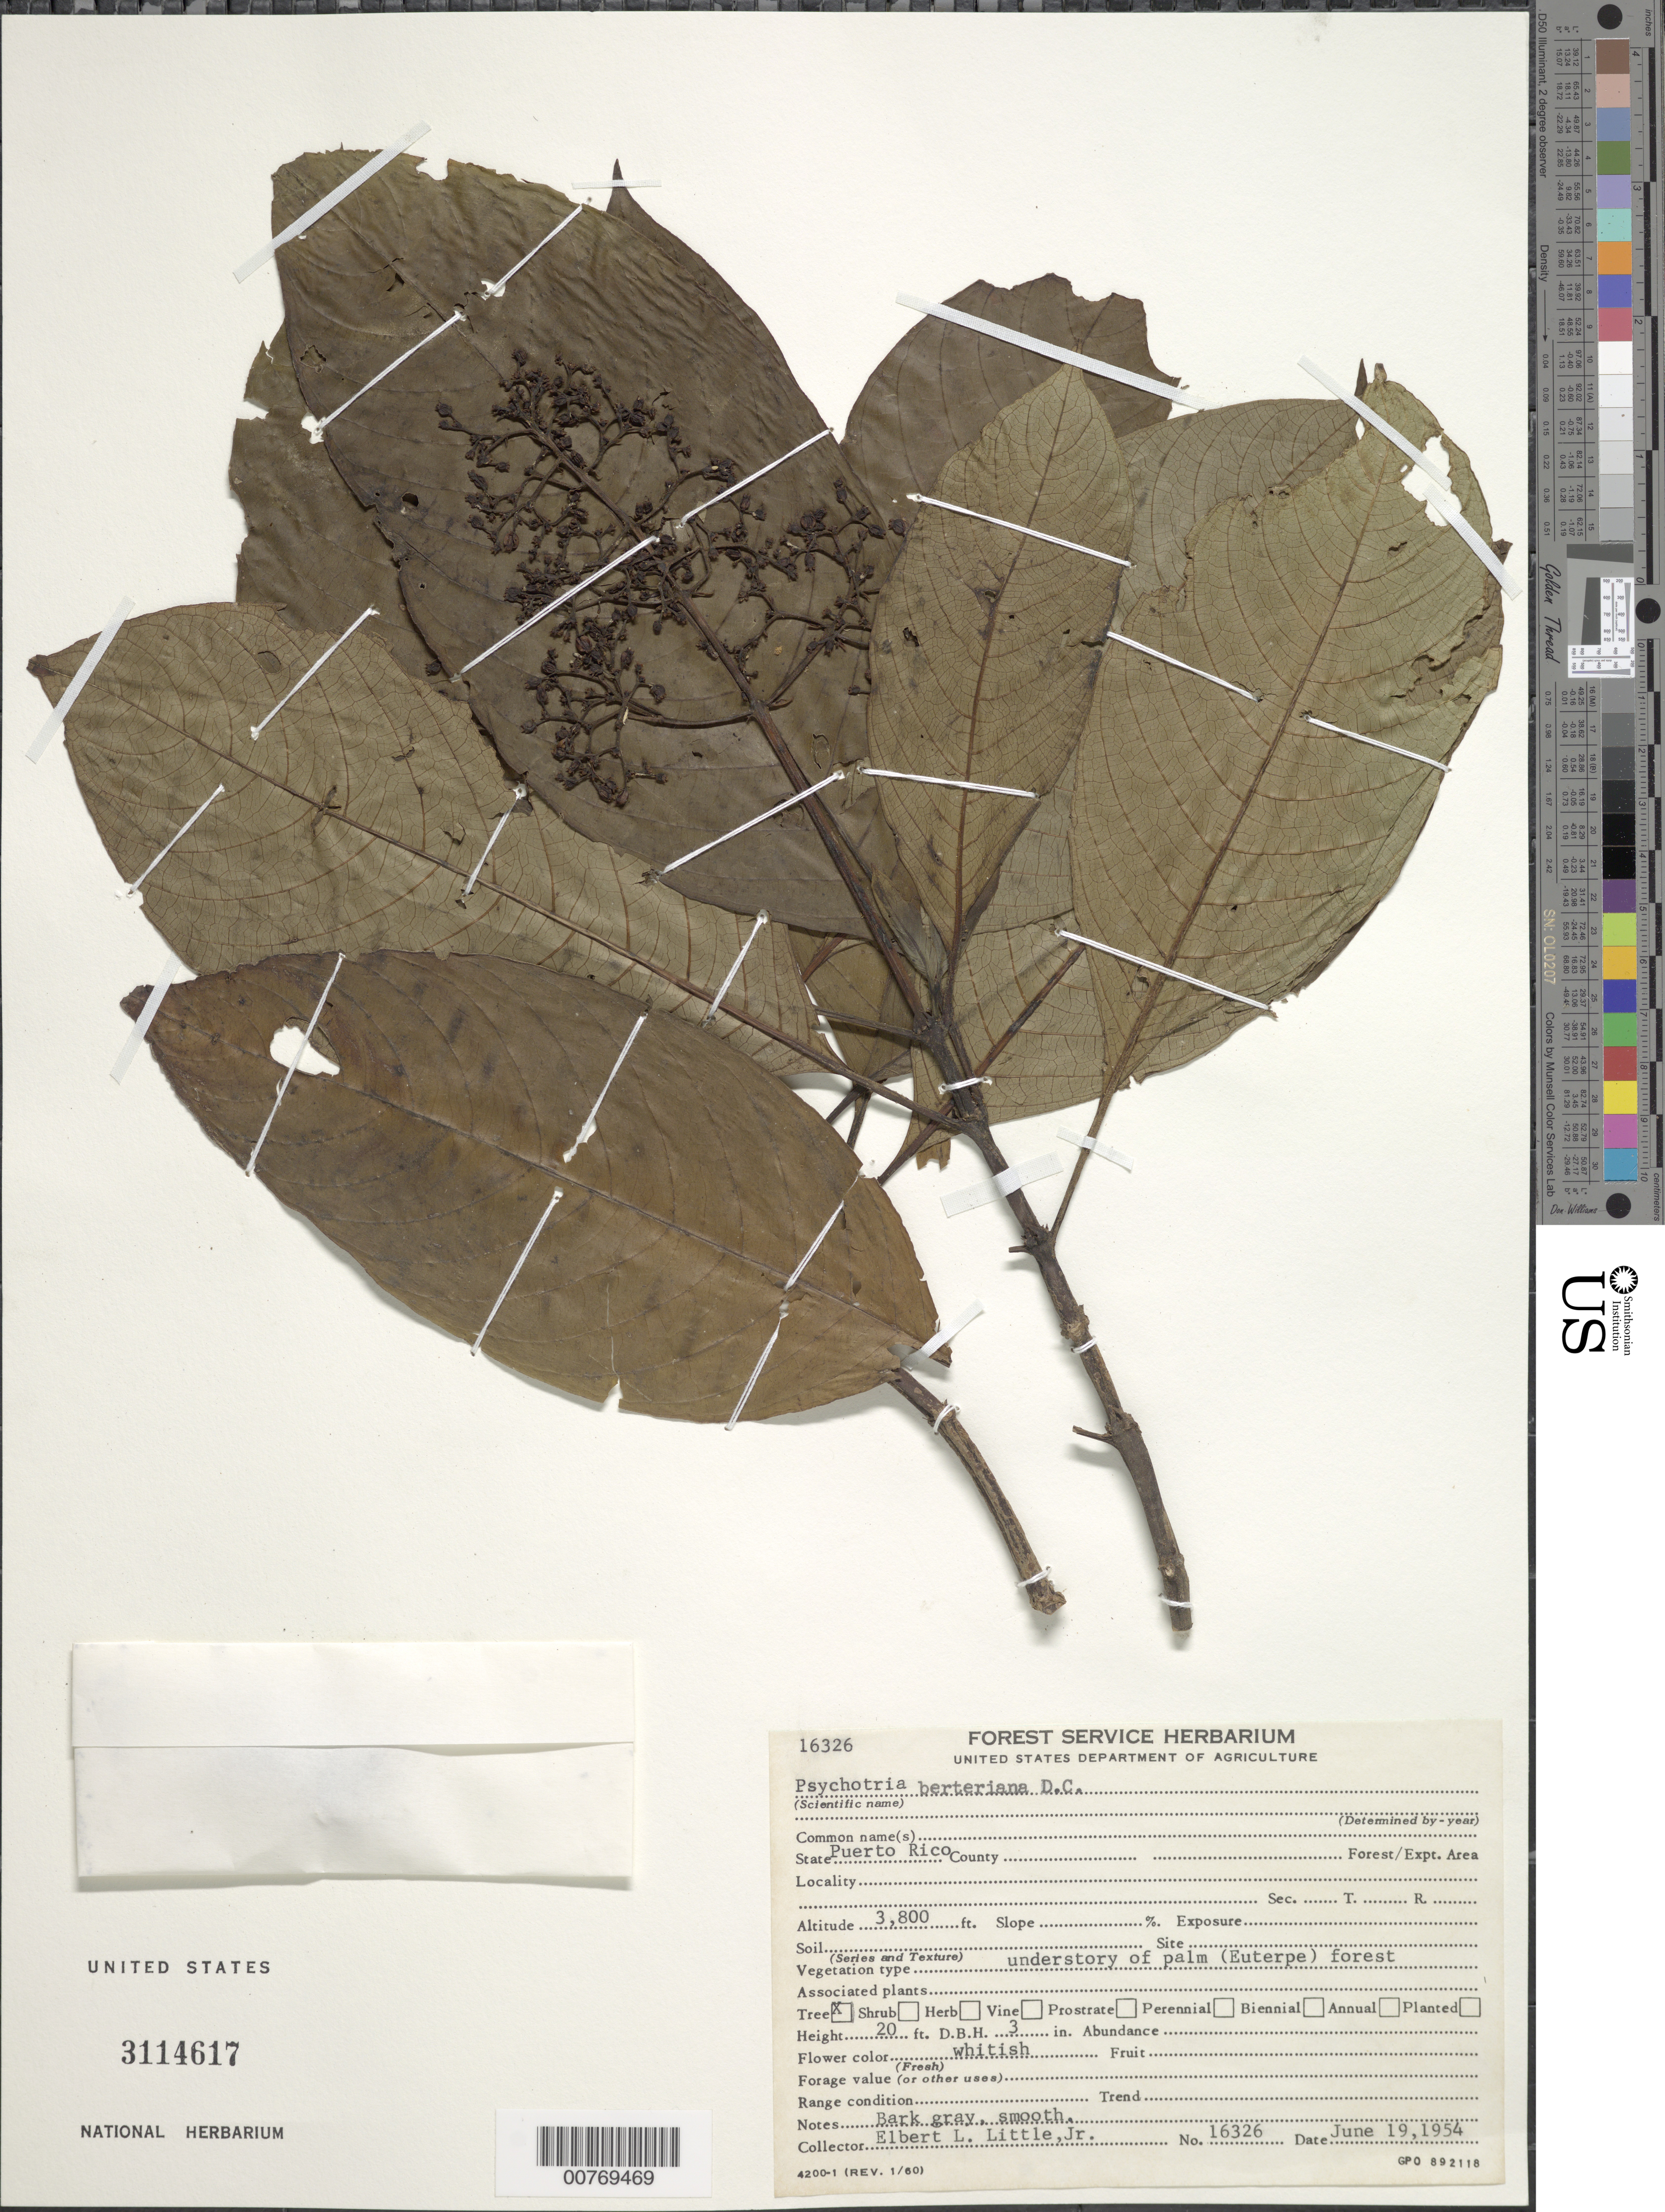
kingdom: Plantae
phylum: Tracheophyta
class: Magnoliopsida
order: Gentianales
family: Rubiaceae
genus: Psychotria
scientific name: Psychotria berteroana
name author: DC.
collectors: E. L. Little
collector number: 16326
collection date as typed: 19 Jun 1954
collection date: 1954-06-19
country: Puerto Rico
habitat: Understory of palm (Euterpe) forest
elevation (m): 1158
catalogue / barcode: US 3114617